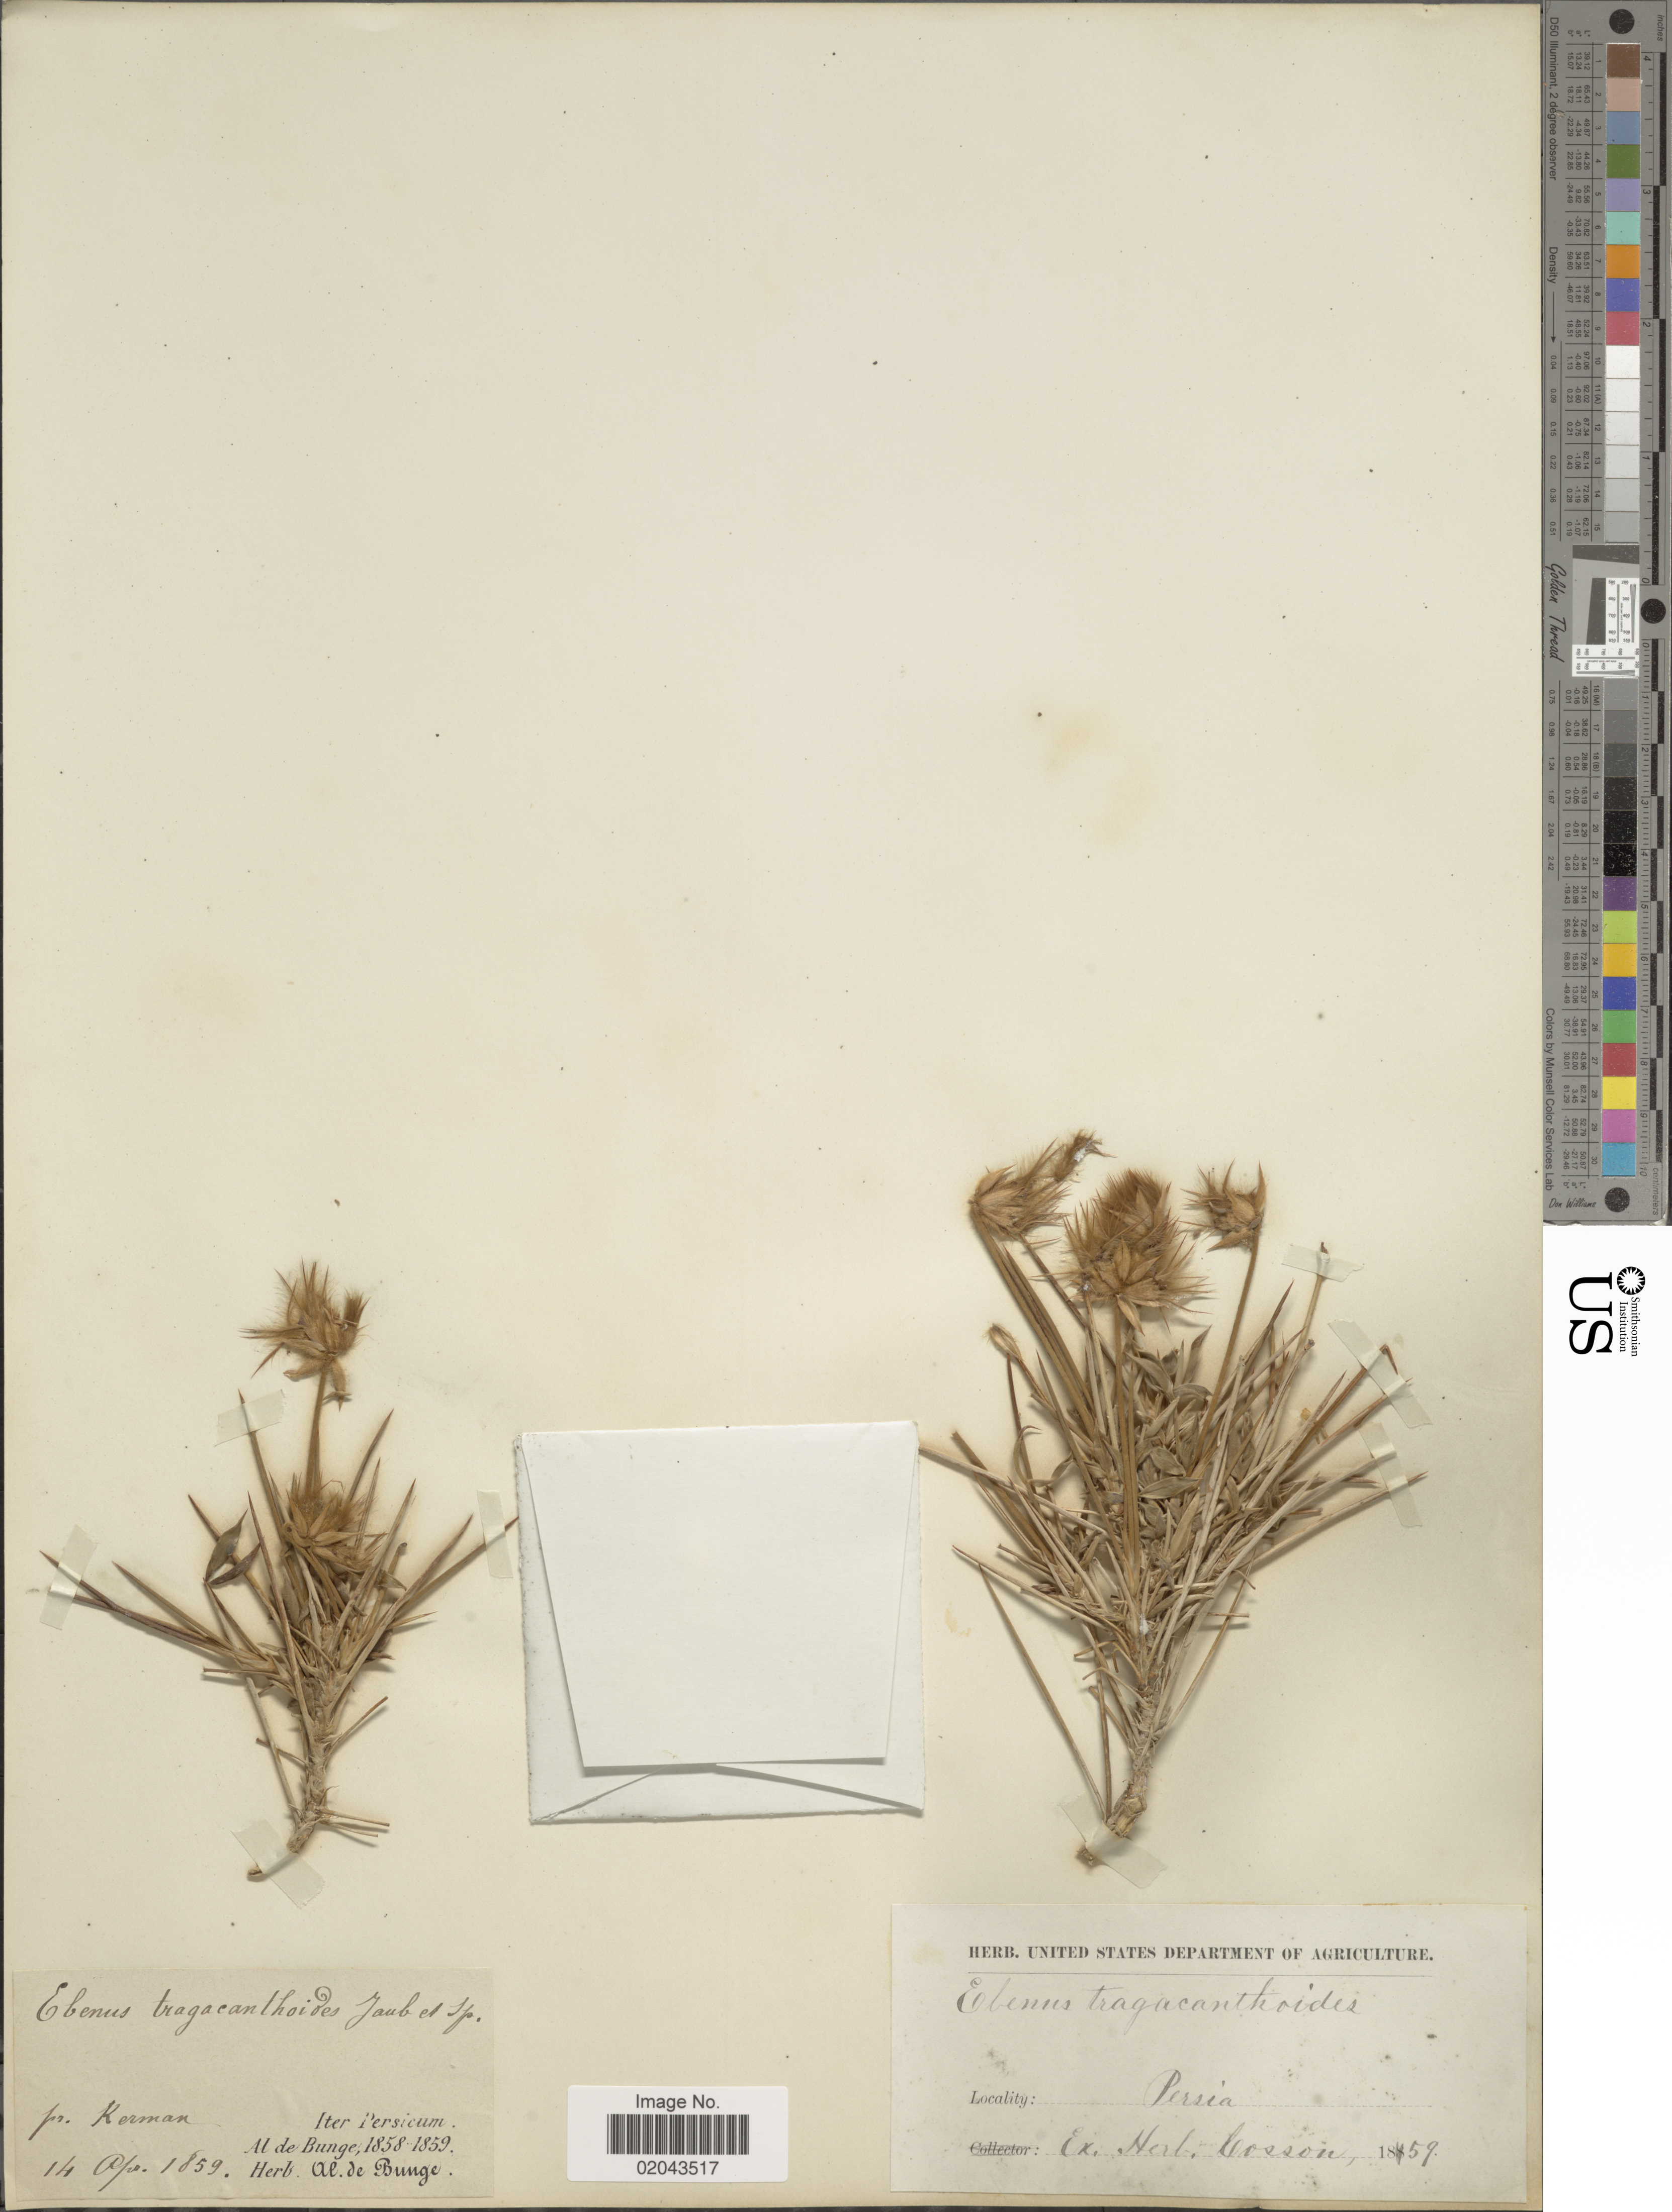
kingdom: Plantae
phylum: Tracheophyta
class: Magnoliopsida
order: Fabales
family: Fabaceae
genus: Ebenus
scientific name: Ebenus tragacanthoides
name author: Jaub. & Spach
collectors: A. de Bunge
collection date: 1859-04-14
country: Iran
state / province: Kerman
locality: Pr. Kerman, Iter Persicum, Persia